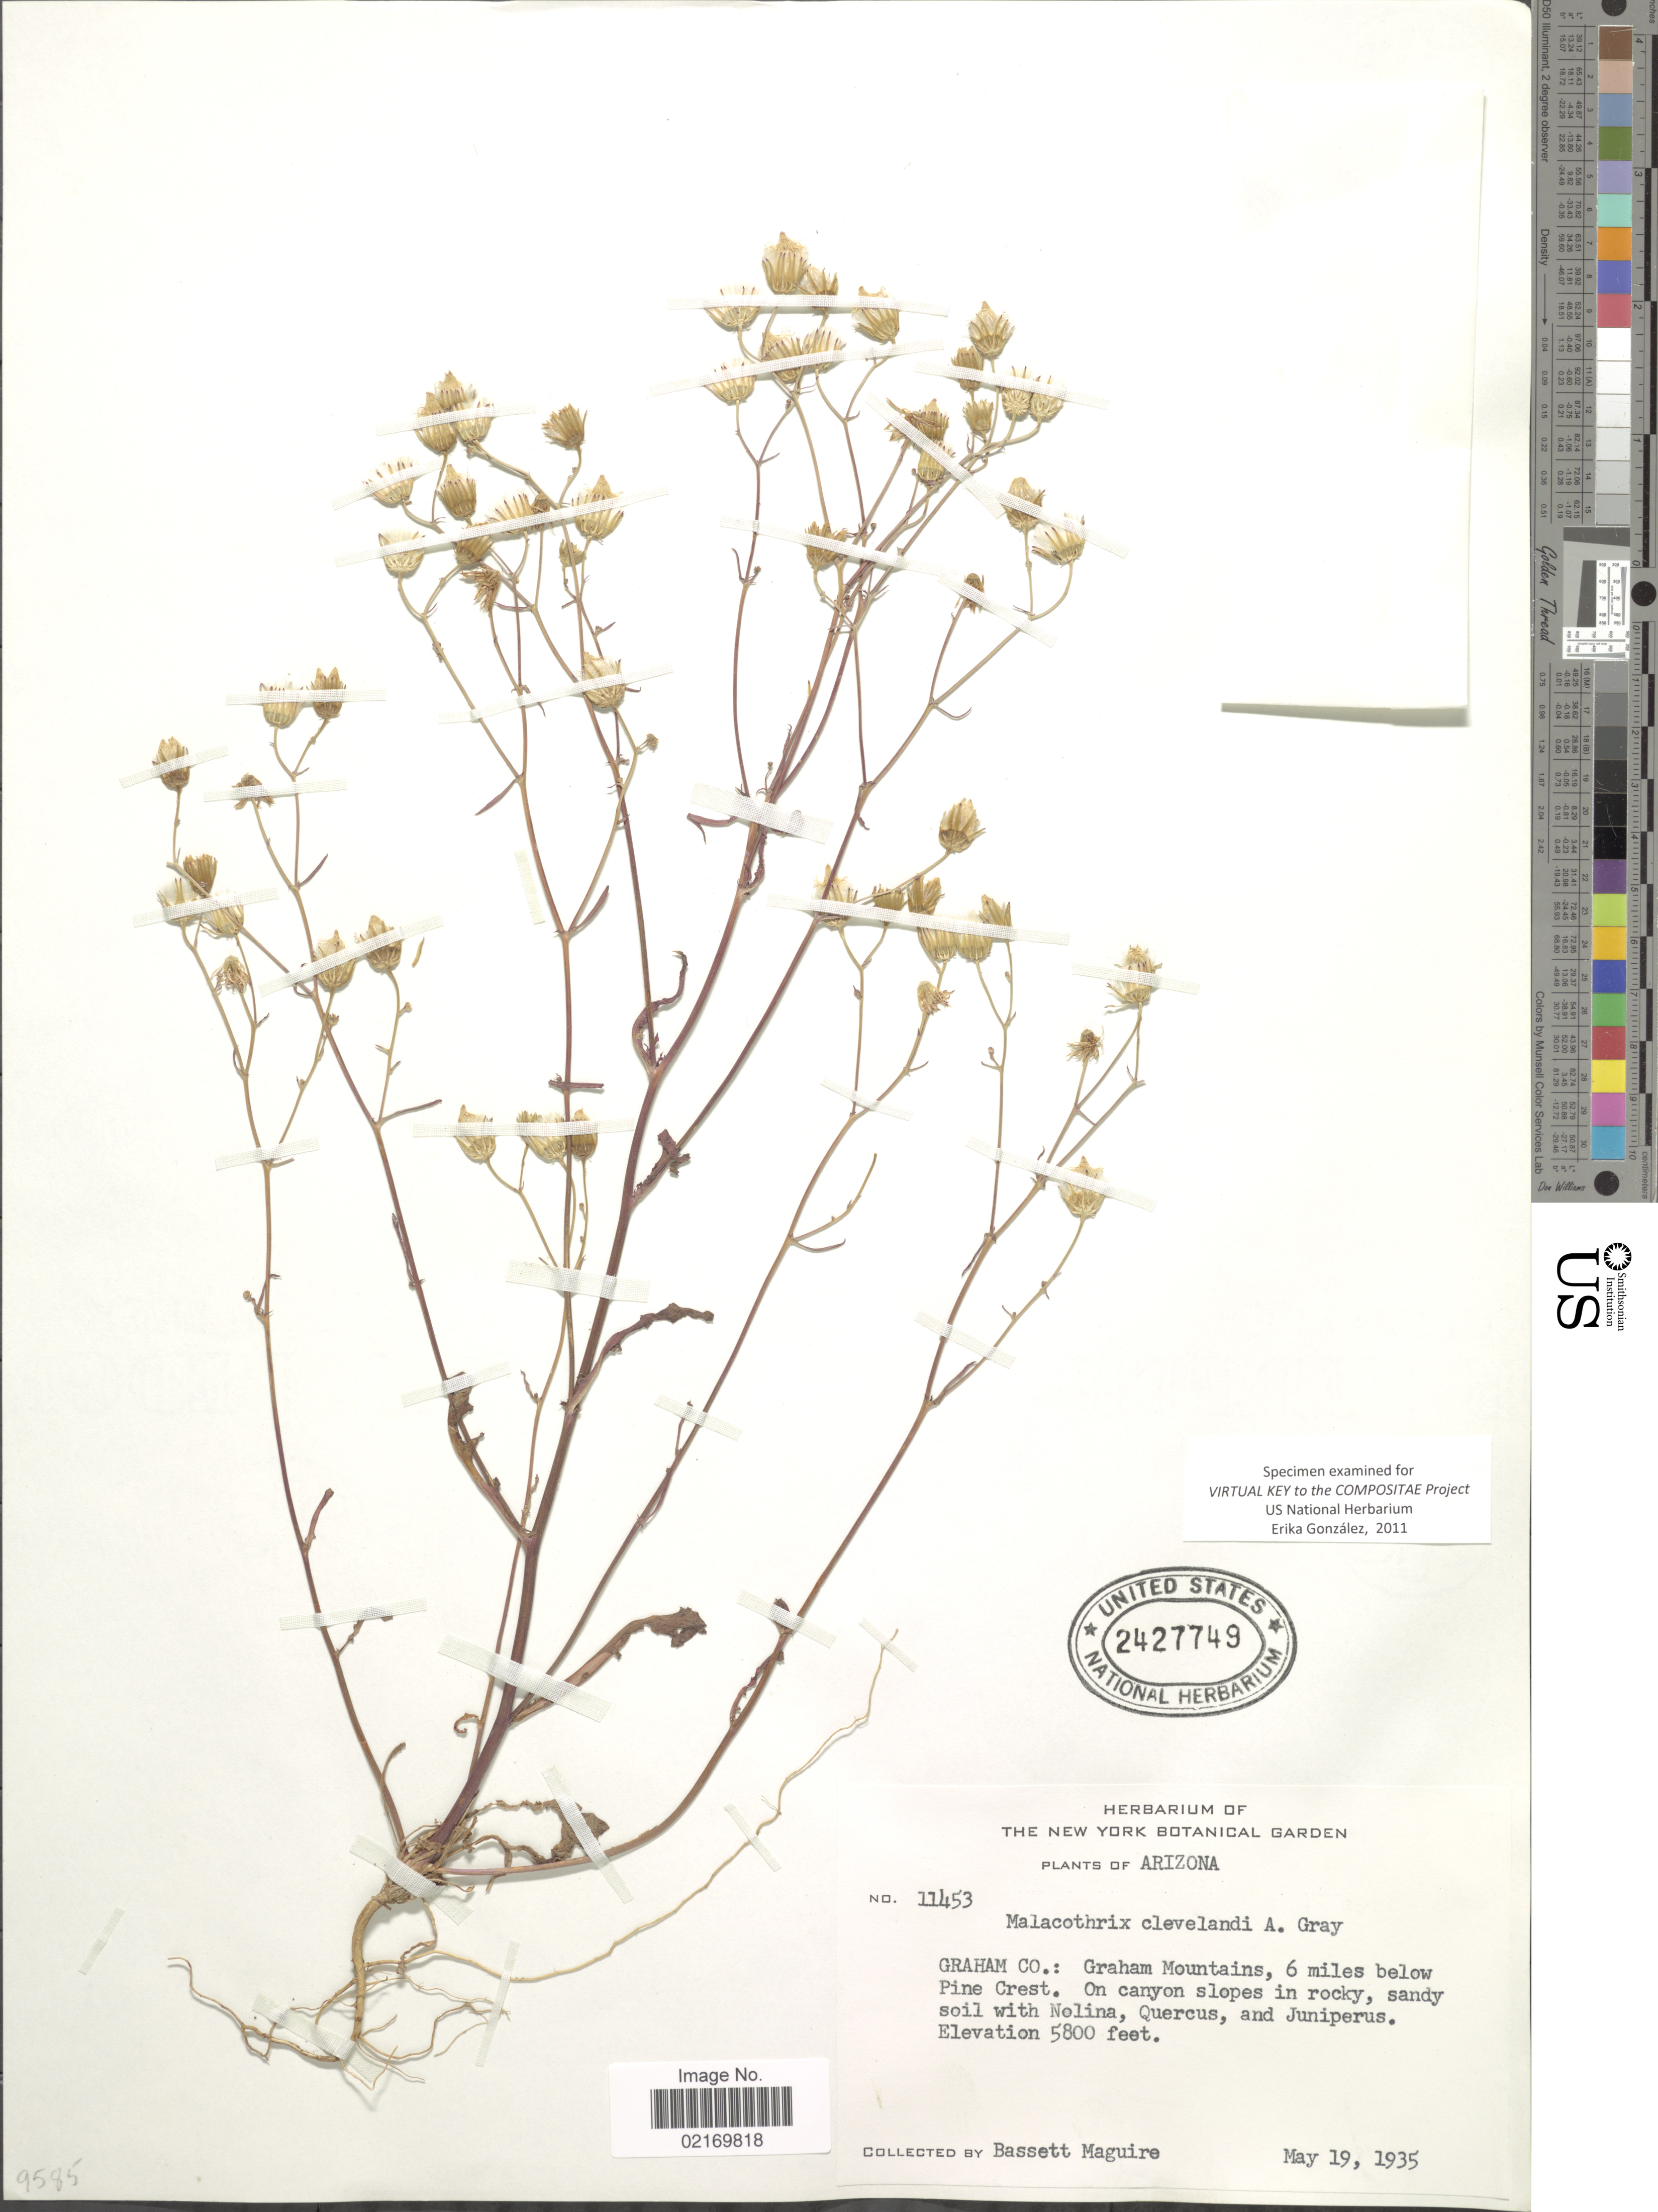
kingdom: Plantae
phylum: Tracheophyta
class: Magnoliopsida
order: Asterales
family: Asteraceae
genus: Malacothrix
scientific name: Malacothrix clevelandii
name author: A. Gray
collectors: B. Maguire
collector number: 11453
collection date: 1935-05-19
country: United States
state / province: Arizona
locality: Graham Co., Graham Mountains, 6 miles below Pine Crest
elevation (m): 1768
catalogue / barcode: US 2427749